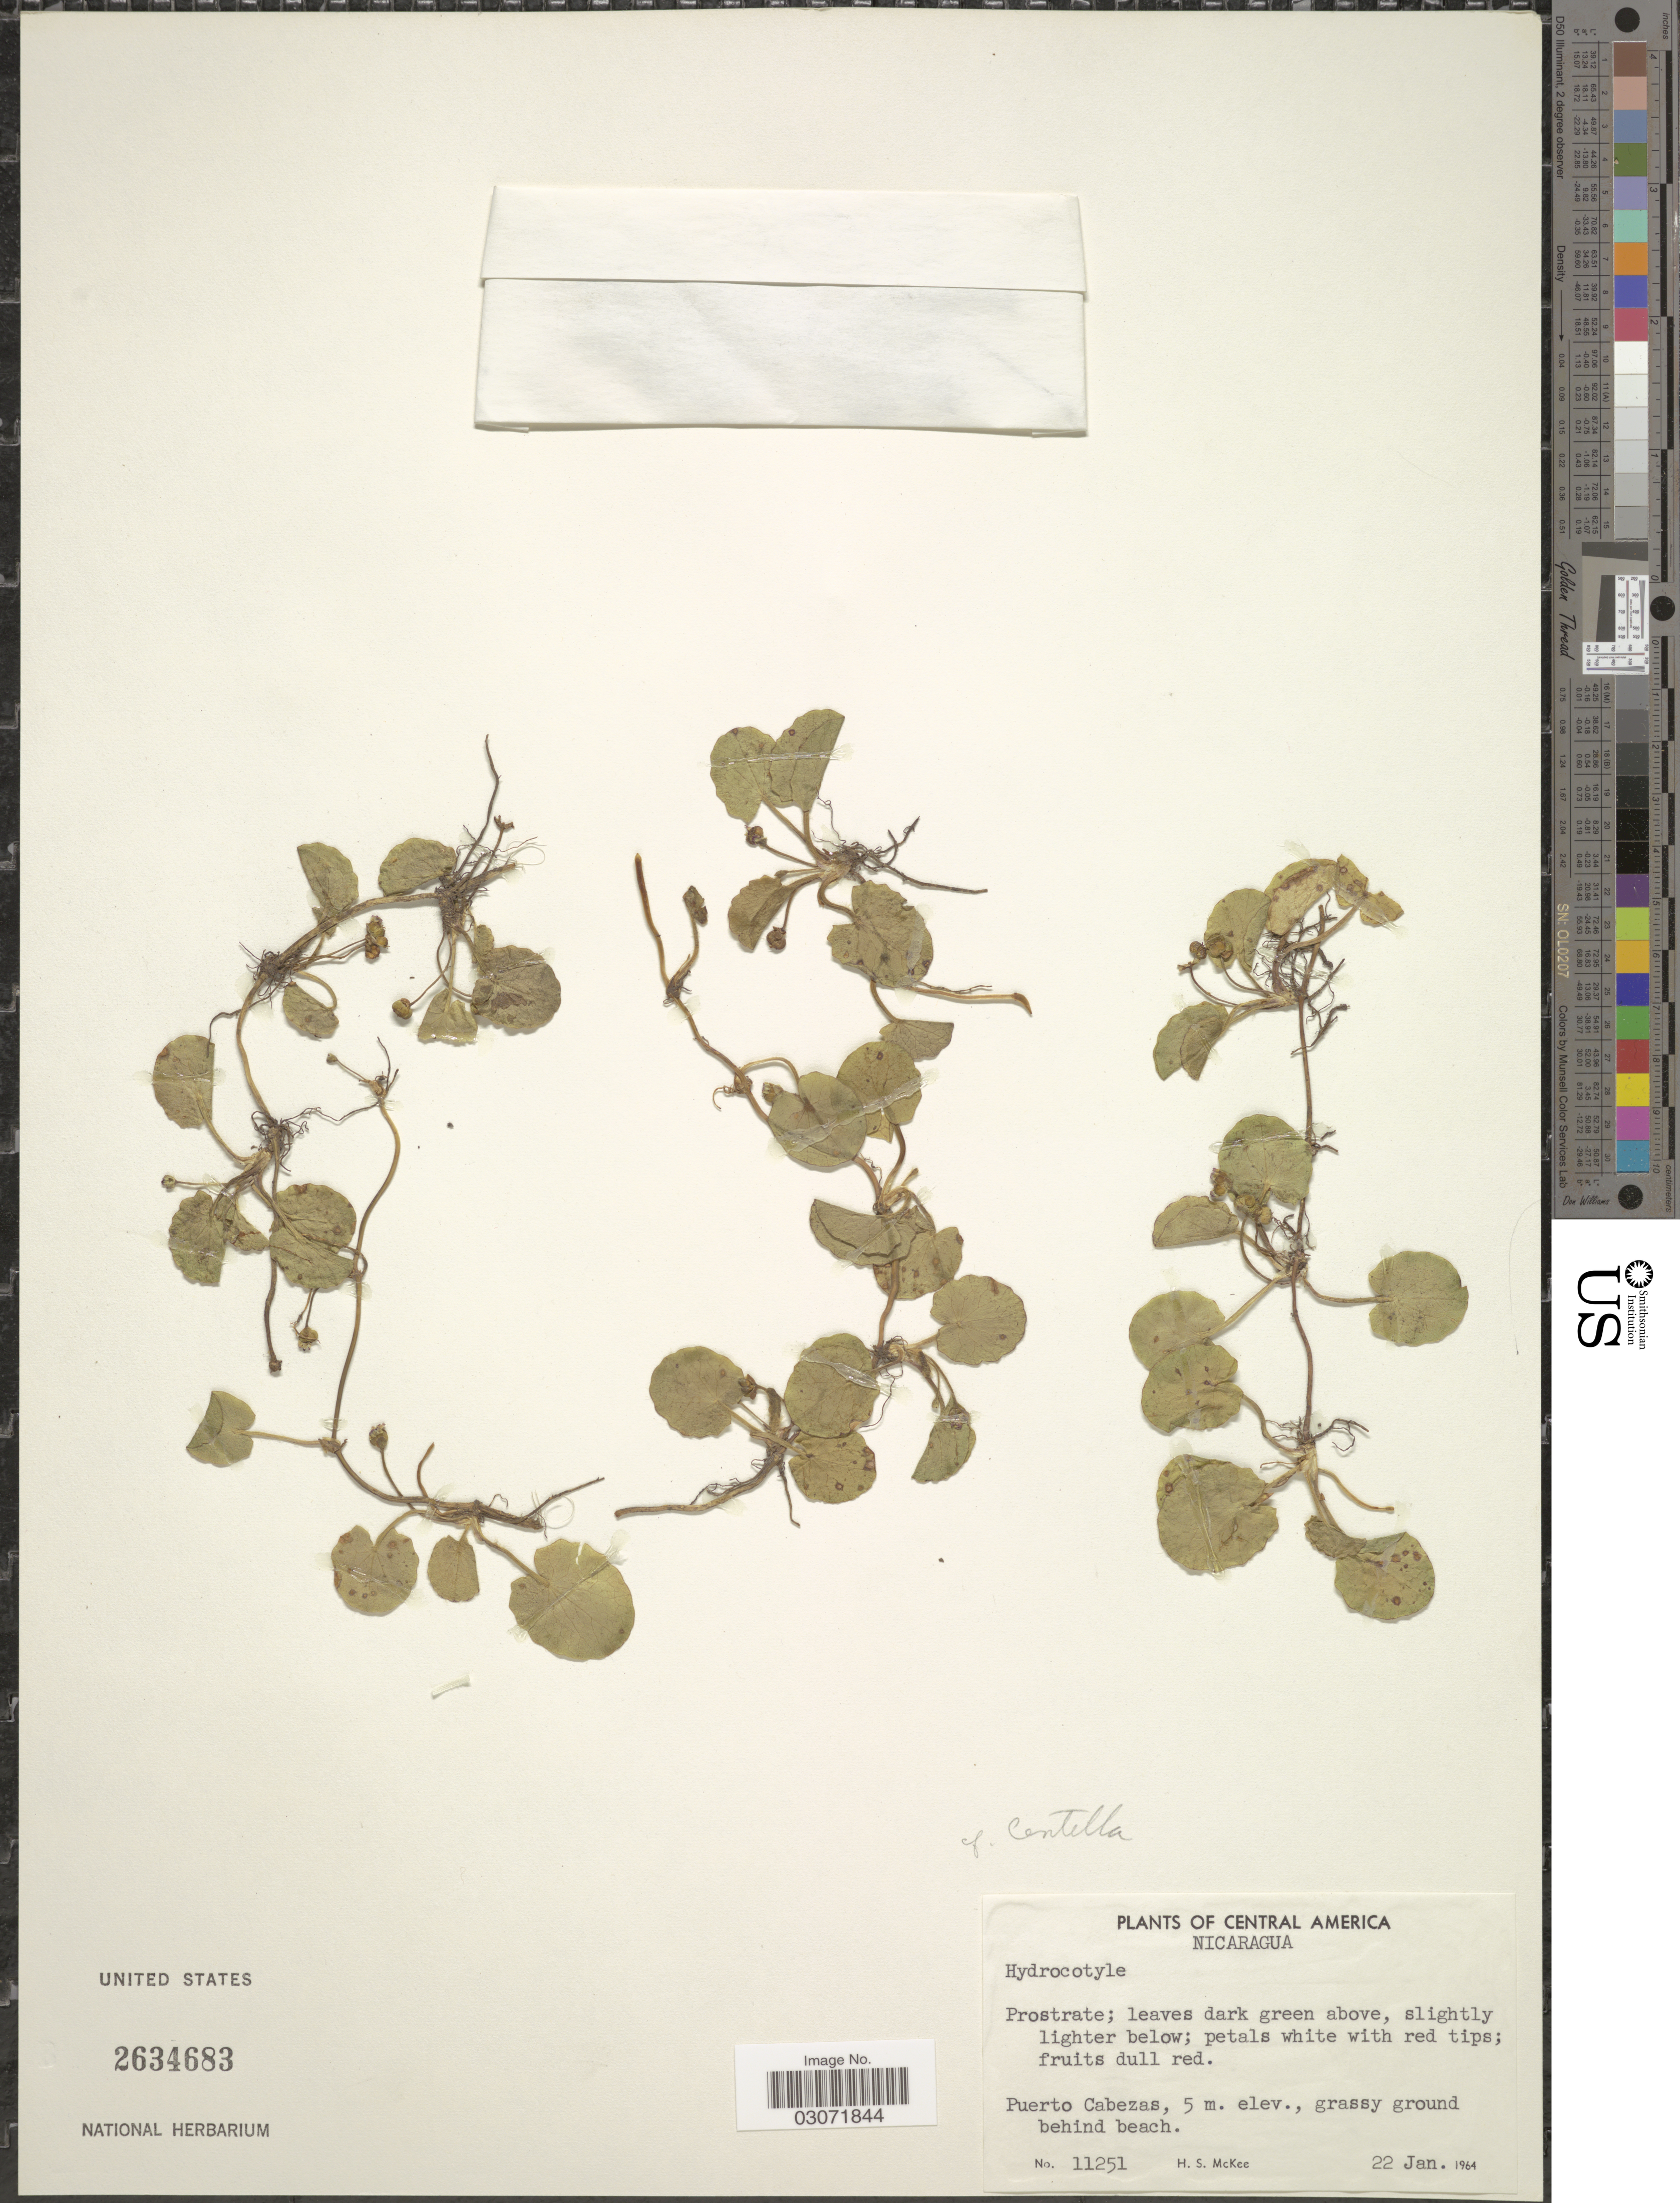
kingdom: Plantae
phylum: Tracheophyta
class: Magnoliopsida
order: Apiales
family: Apiaceae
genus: Centella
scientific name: Centella asiatica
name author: (L.) Urb.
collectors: H. S. McKee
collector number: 11251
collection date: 1964-01-22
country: Nicaragua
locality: Puerto Cabezas.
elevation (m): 5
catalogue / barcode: US 2634683